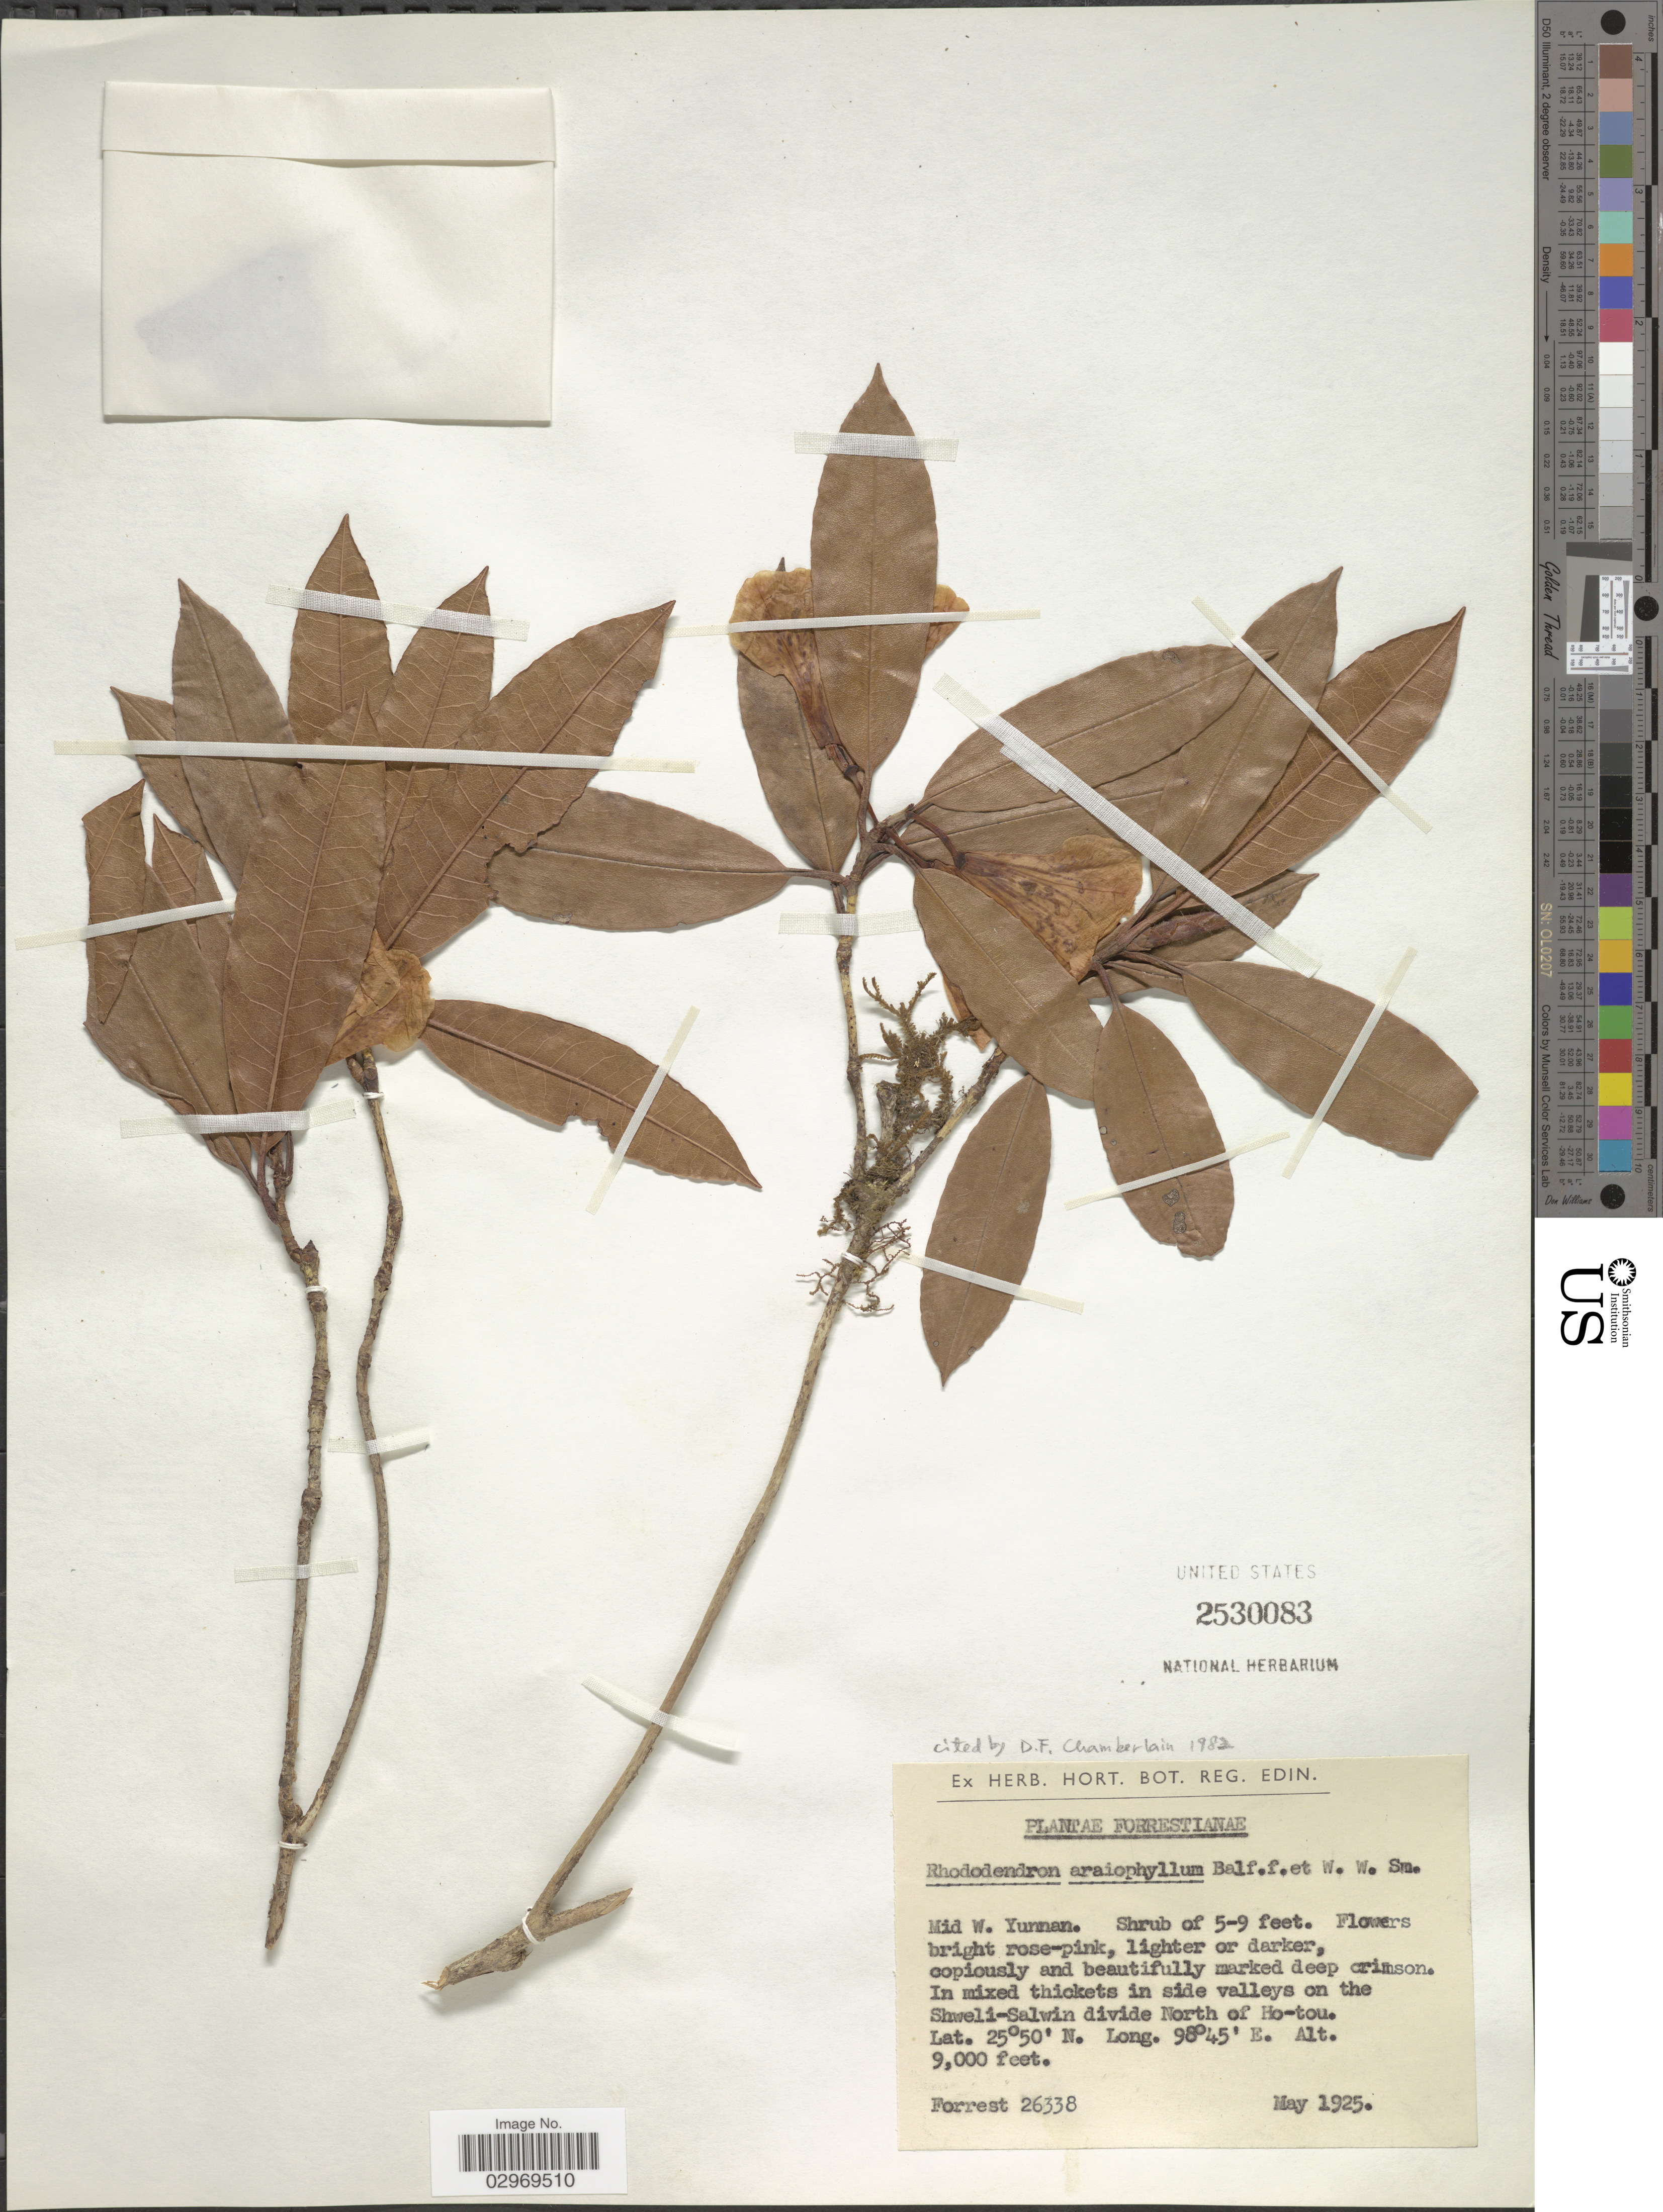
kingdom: Plantae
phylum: Tracheophyta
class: Magnoliopsida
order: Ericales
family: Ericaceae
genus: Rhododendron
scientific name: Rhododendron araiophyllum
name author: Balf. f. & W.W. Sm.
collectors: -. Forrest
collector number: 26338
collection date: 1925-05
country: China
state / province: Yunnan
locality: Mid W. Yunnan, In mixed thickets in side valleys on the Shweli-Salwin divide North of Ho-tou.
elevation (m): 2743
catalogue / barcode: US 2530083